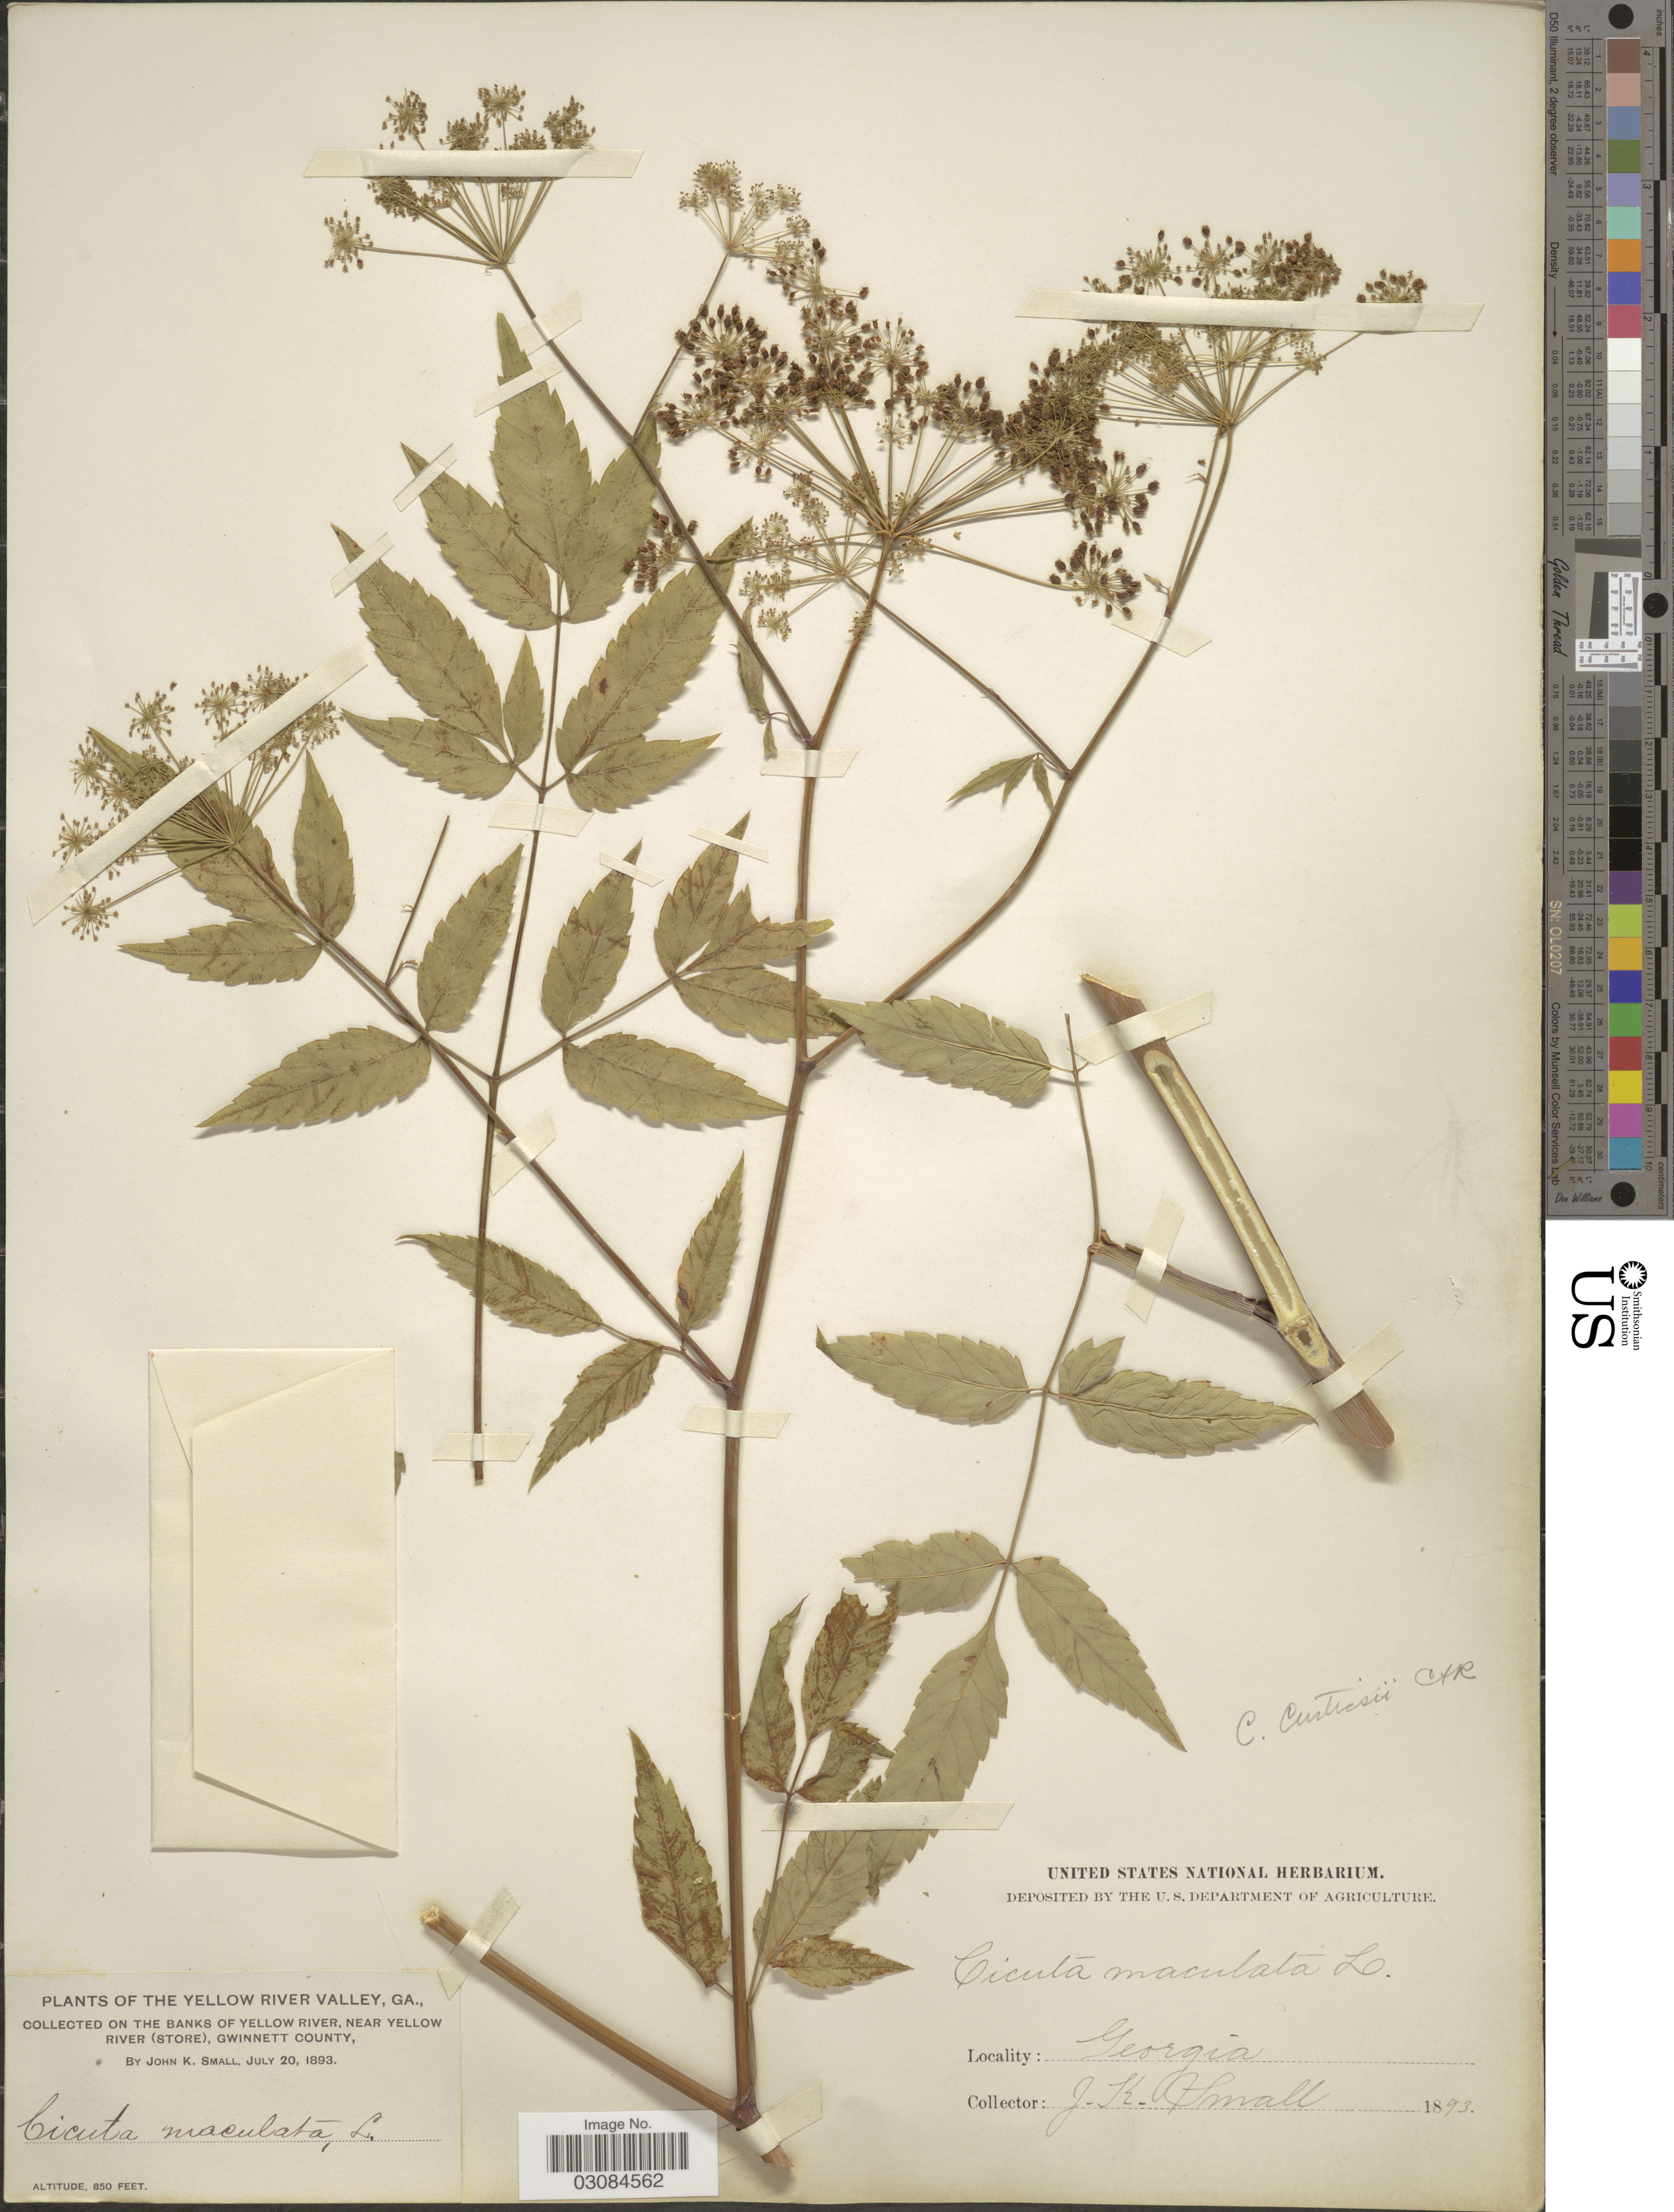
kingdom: Plantae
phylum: Tracheophyta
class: Magnoliopsida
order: Apiales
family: Apiaceae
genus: Cicuta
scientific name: Cicuta mexicana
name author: J.M. Coult. & Rose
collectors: J. K. Small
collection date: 1893-07-20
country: United States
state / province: Georgia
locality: Yellow River Valley. On the banks of Yellow River, near Yellow River (Store), Gwinnett County.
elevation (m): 259